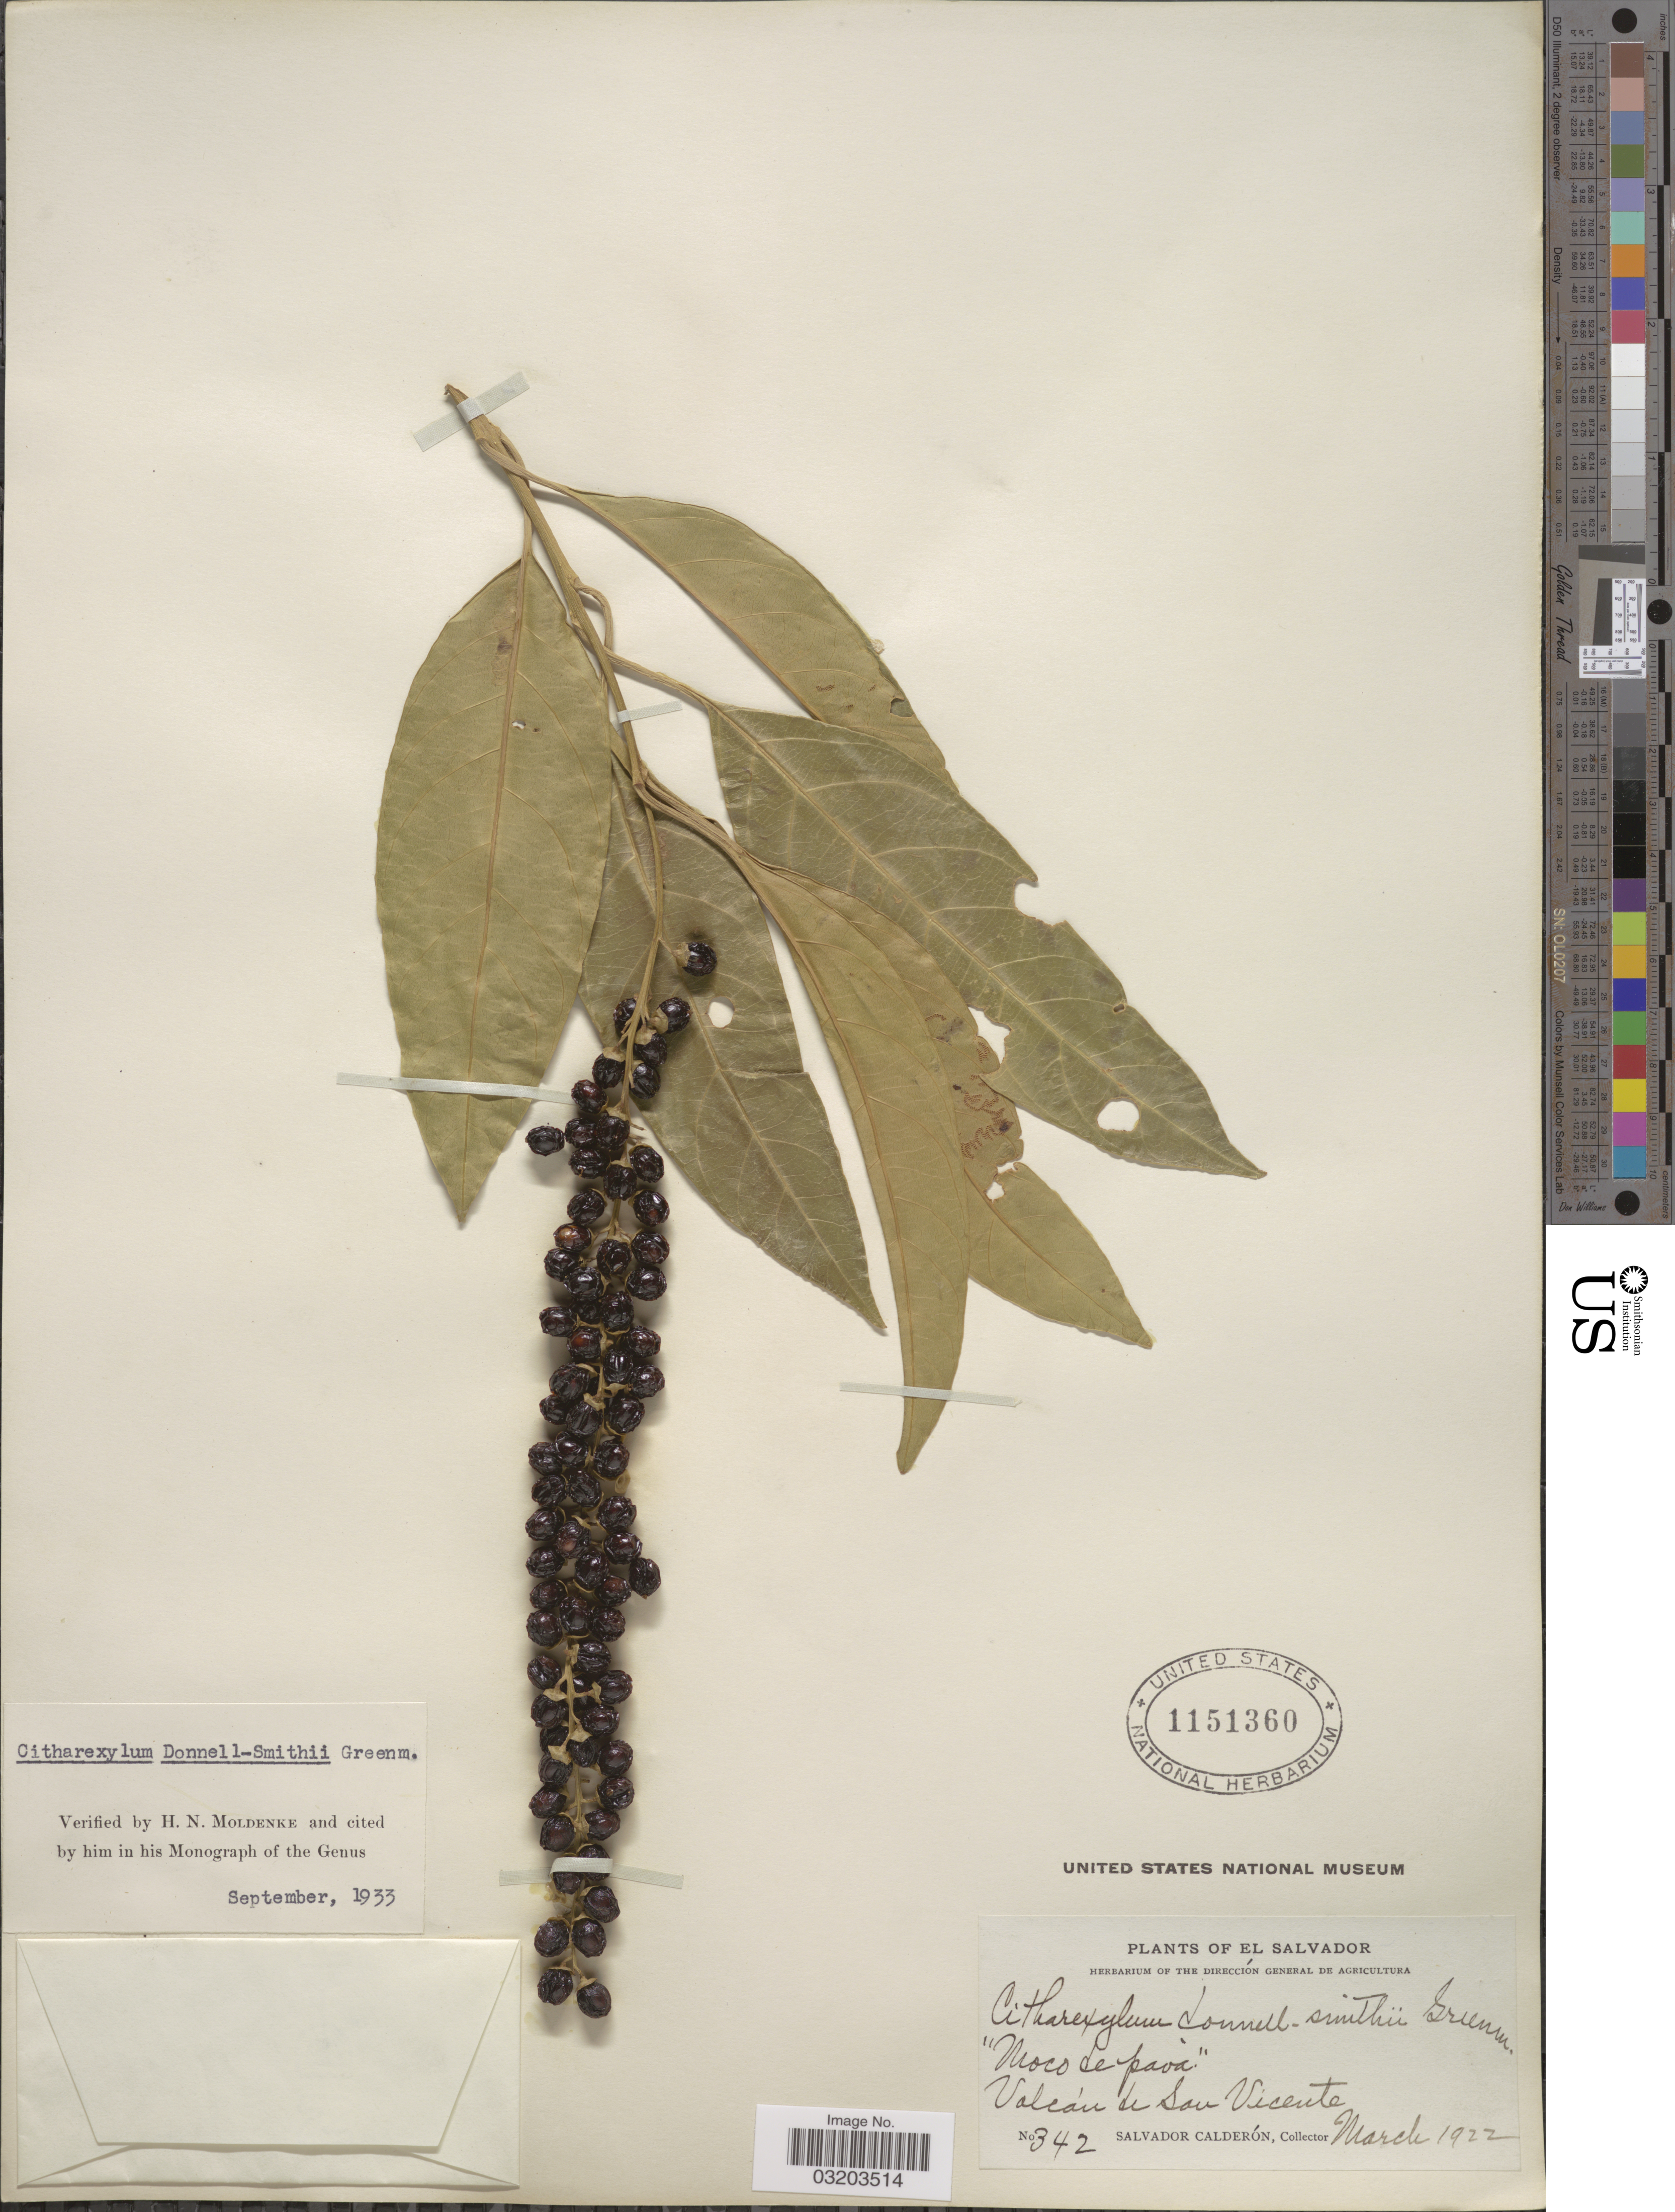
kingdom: Plantae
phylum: Tracheophyta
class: Magnoliopsida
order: Lamiales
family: Verbenaceae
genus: Citharexylum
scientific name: Citharexylum donnell-smithii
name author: Greenm.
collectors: S. Calderón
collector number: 342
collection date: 1922-03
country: El Salvador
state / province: San Vincente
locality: Volcán de San Vicente.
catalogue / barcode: US 1151360